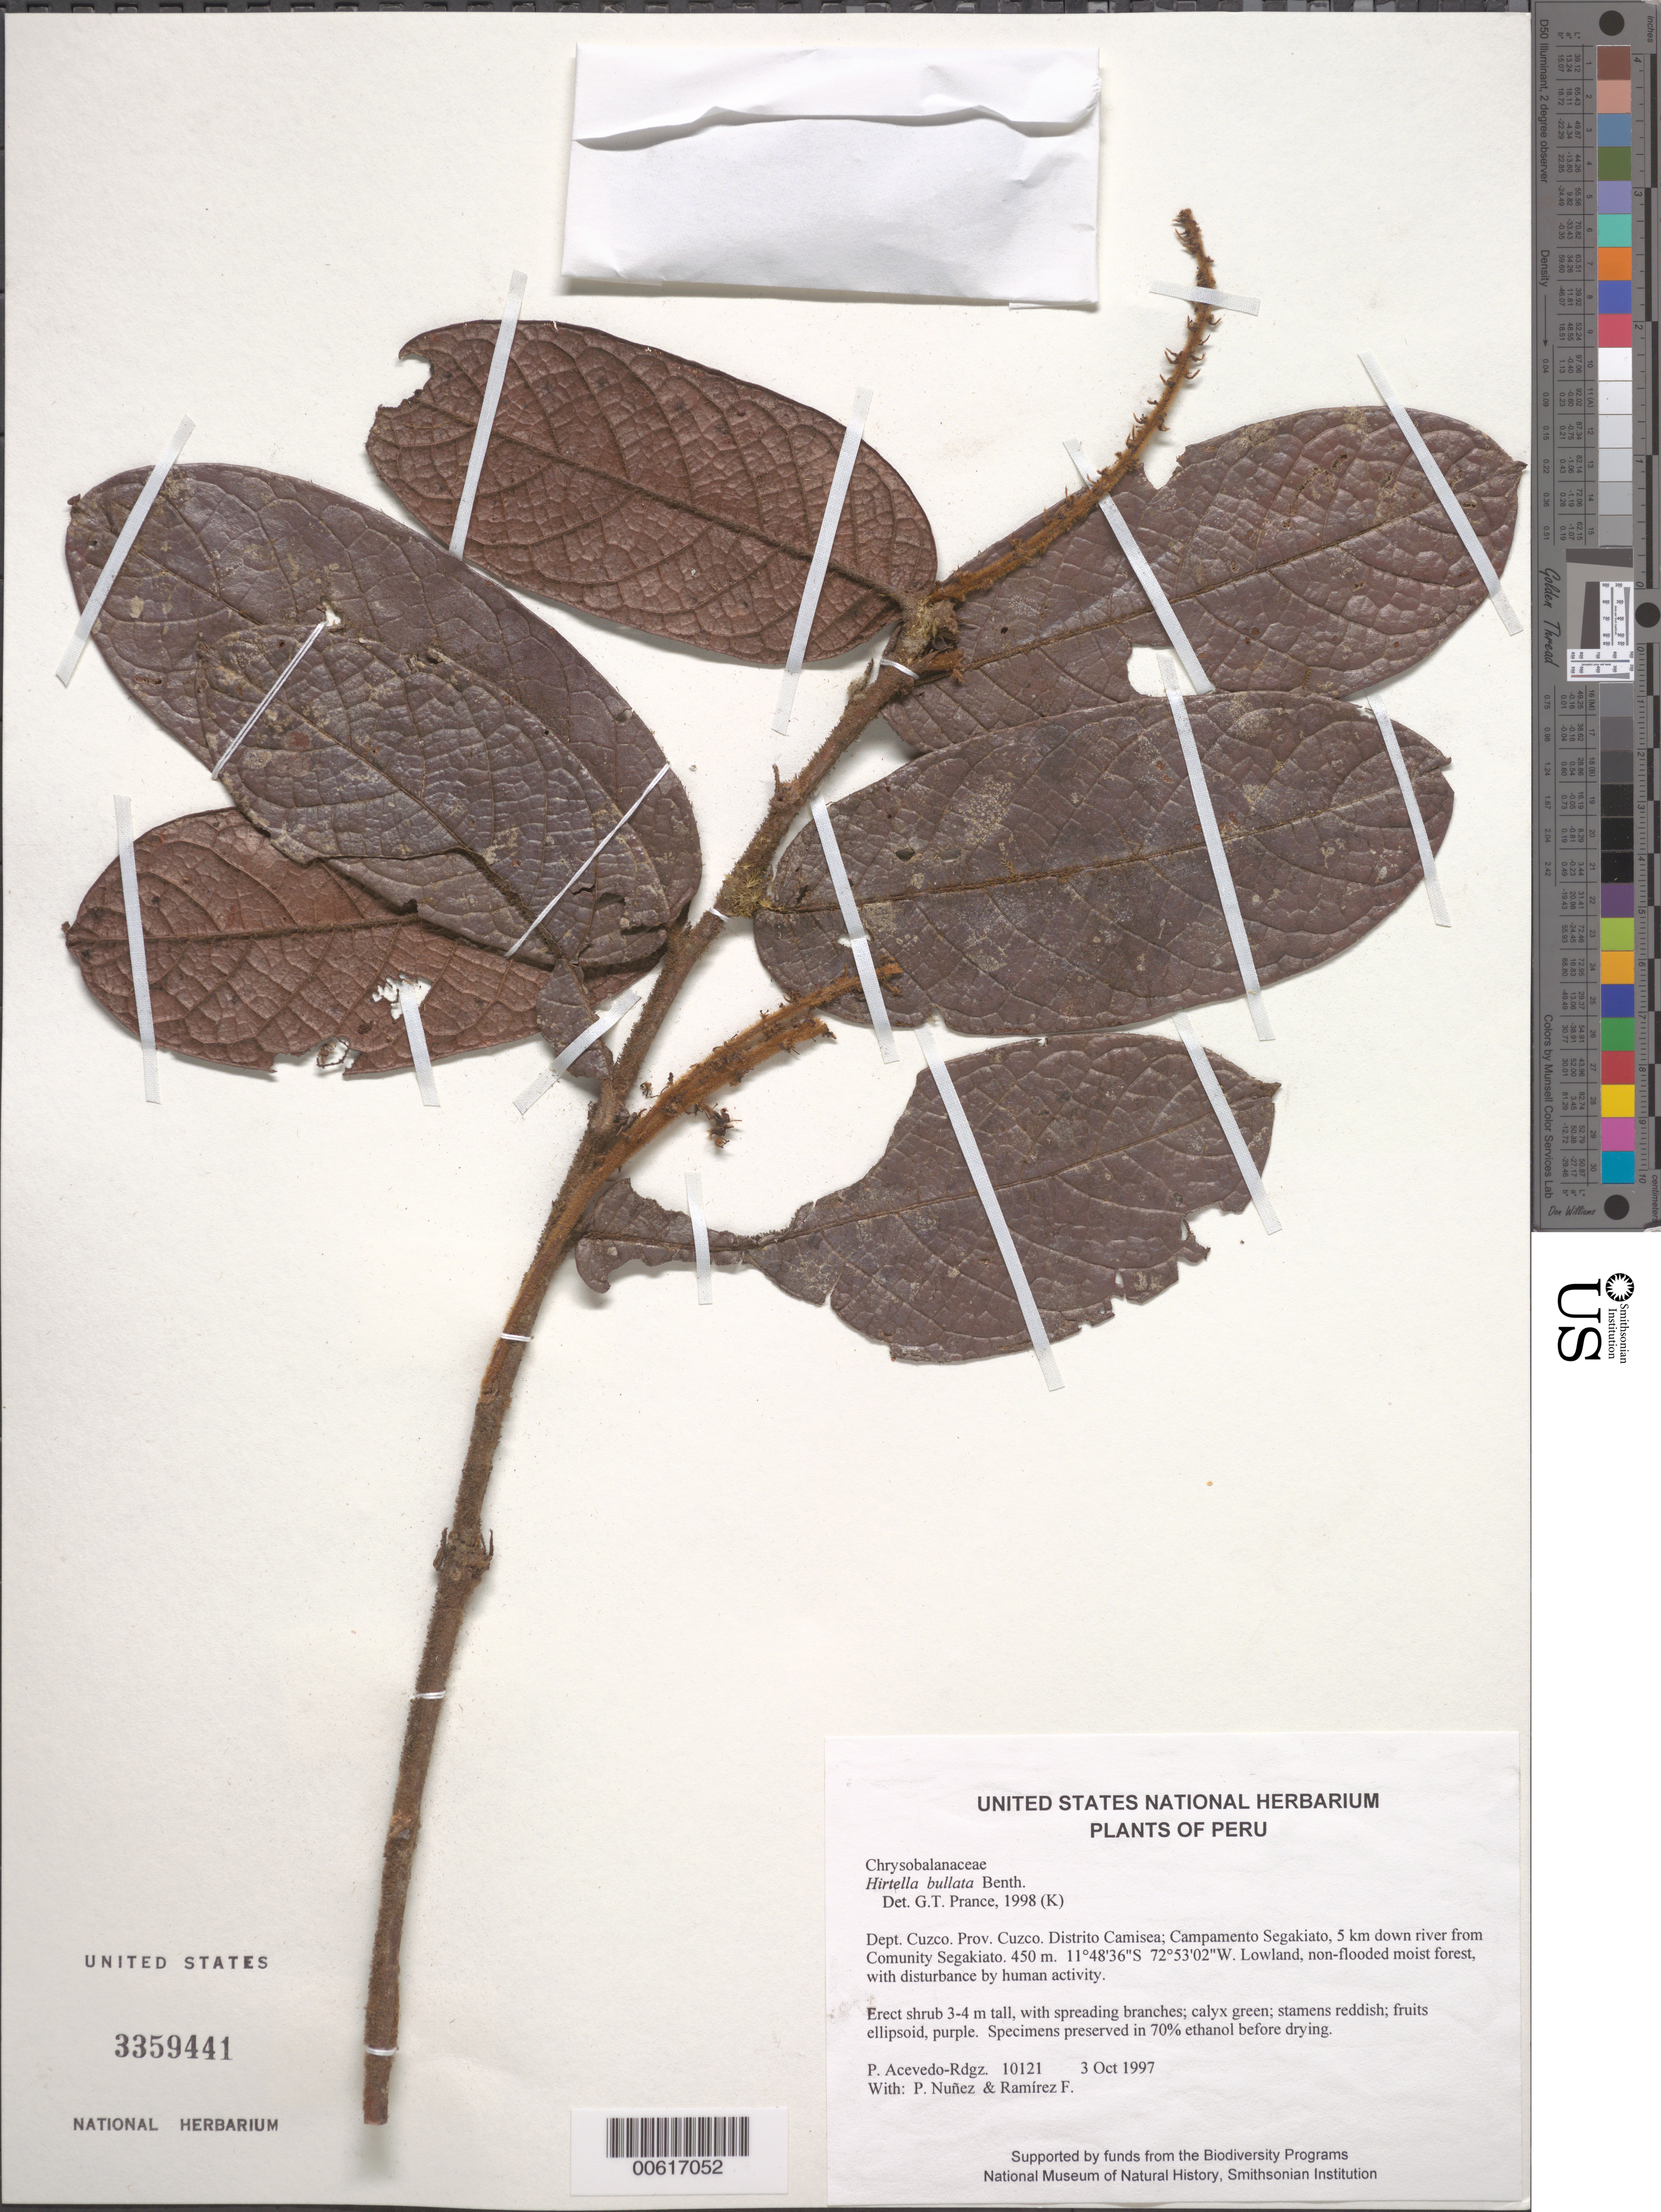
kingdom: Plantae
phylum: Tracheophyta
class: Magnoliopsida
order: Malpighiales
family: Chrysobalanaceae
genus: Hirtella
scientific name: Hirtella bullata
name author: Benth.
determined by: Prance, G. T.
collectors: P. Acevedo-Rodr., P. Nuñez V. & F. Ramirez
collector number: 10121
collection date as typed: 03 Oct 1997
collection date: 1997-10-03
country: Peru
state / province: Cusco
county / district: Cusco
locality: Distrito Camisea; Campamento Segakiato, 5 km down river from Comunity Segakiato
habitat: Lowland, non-flooded moist forest, with disturbance by human activity.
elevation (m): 450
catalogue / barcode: US 3359441